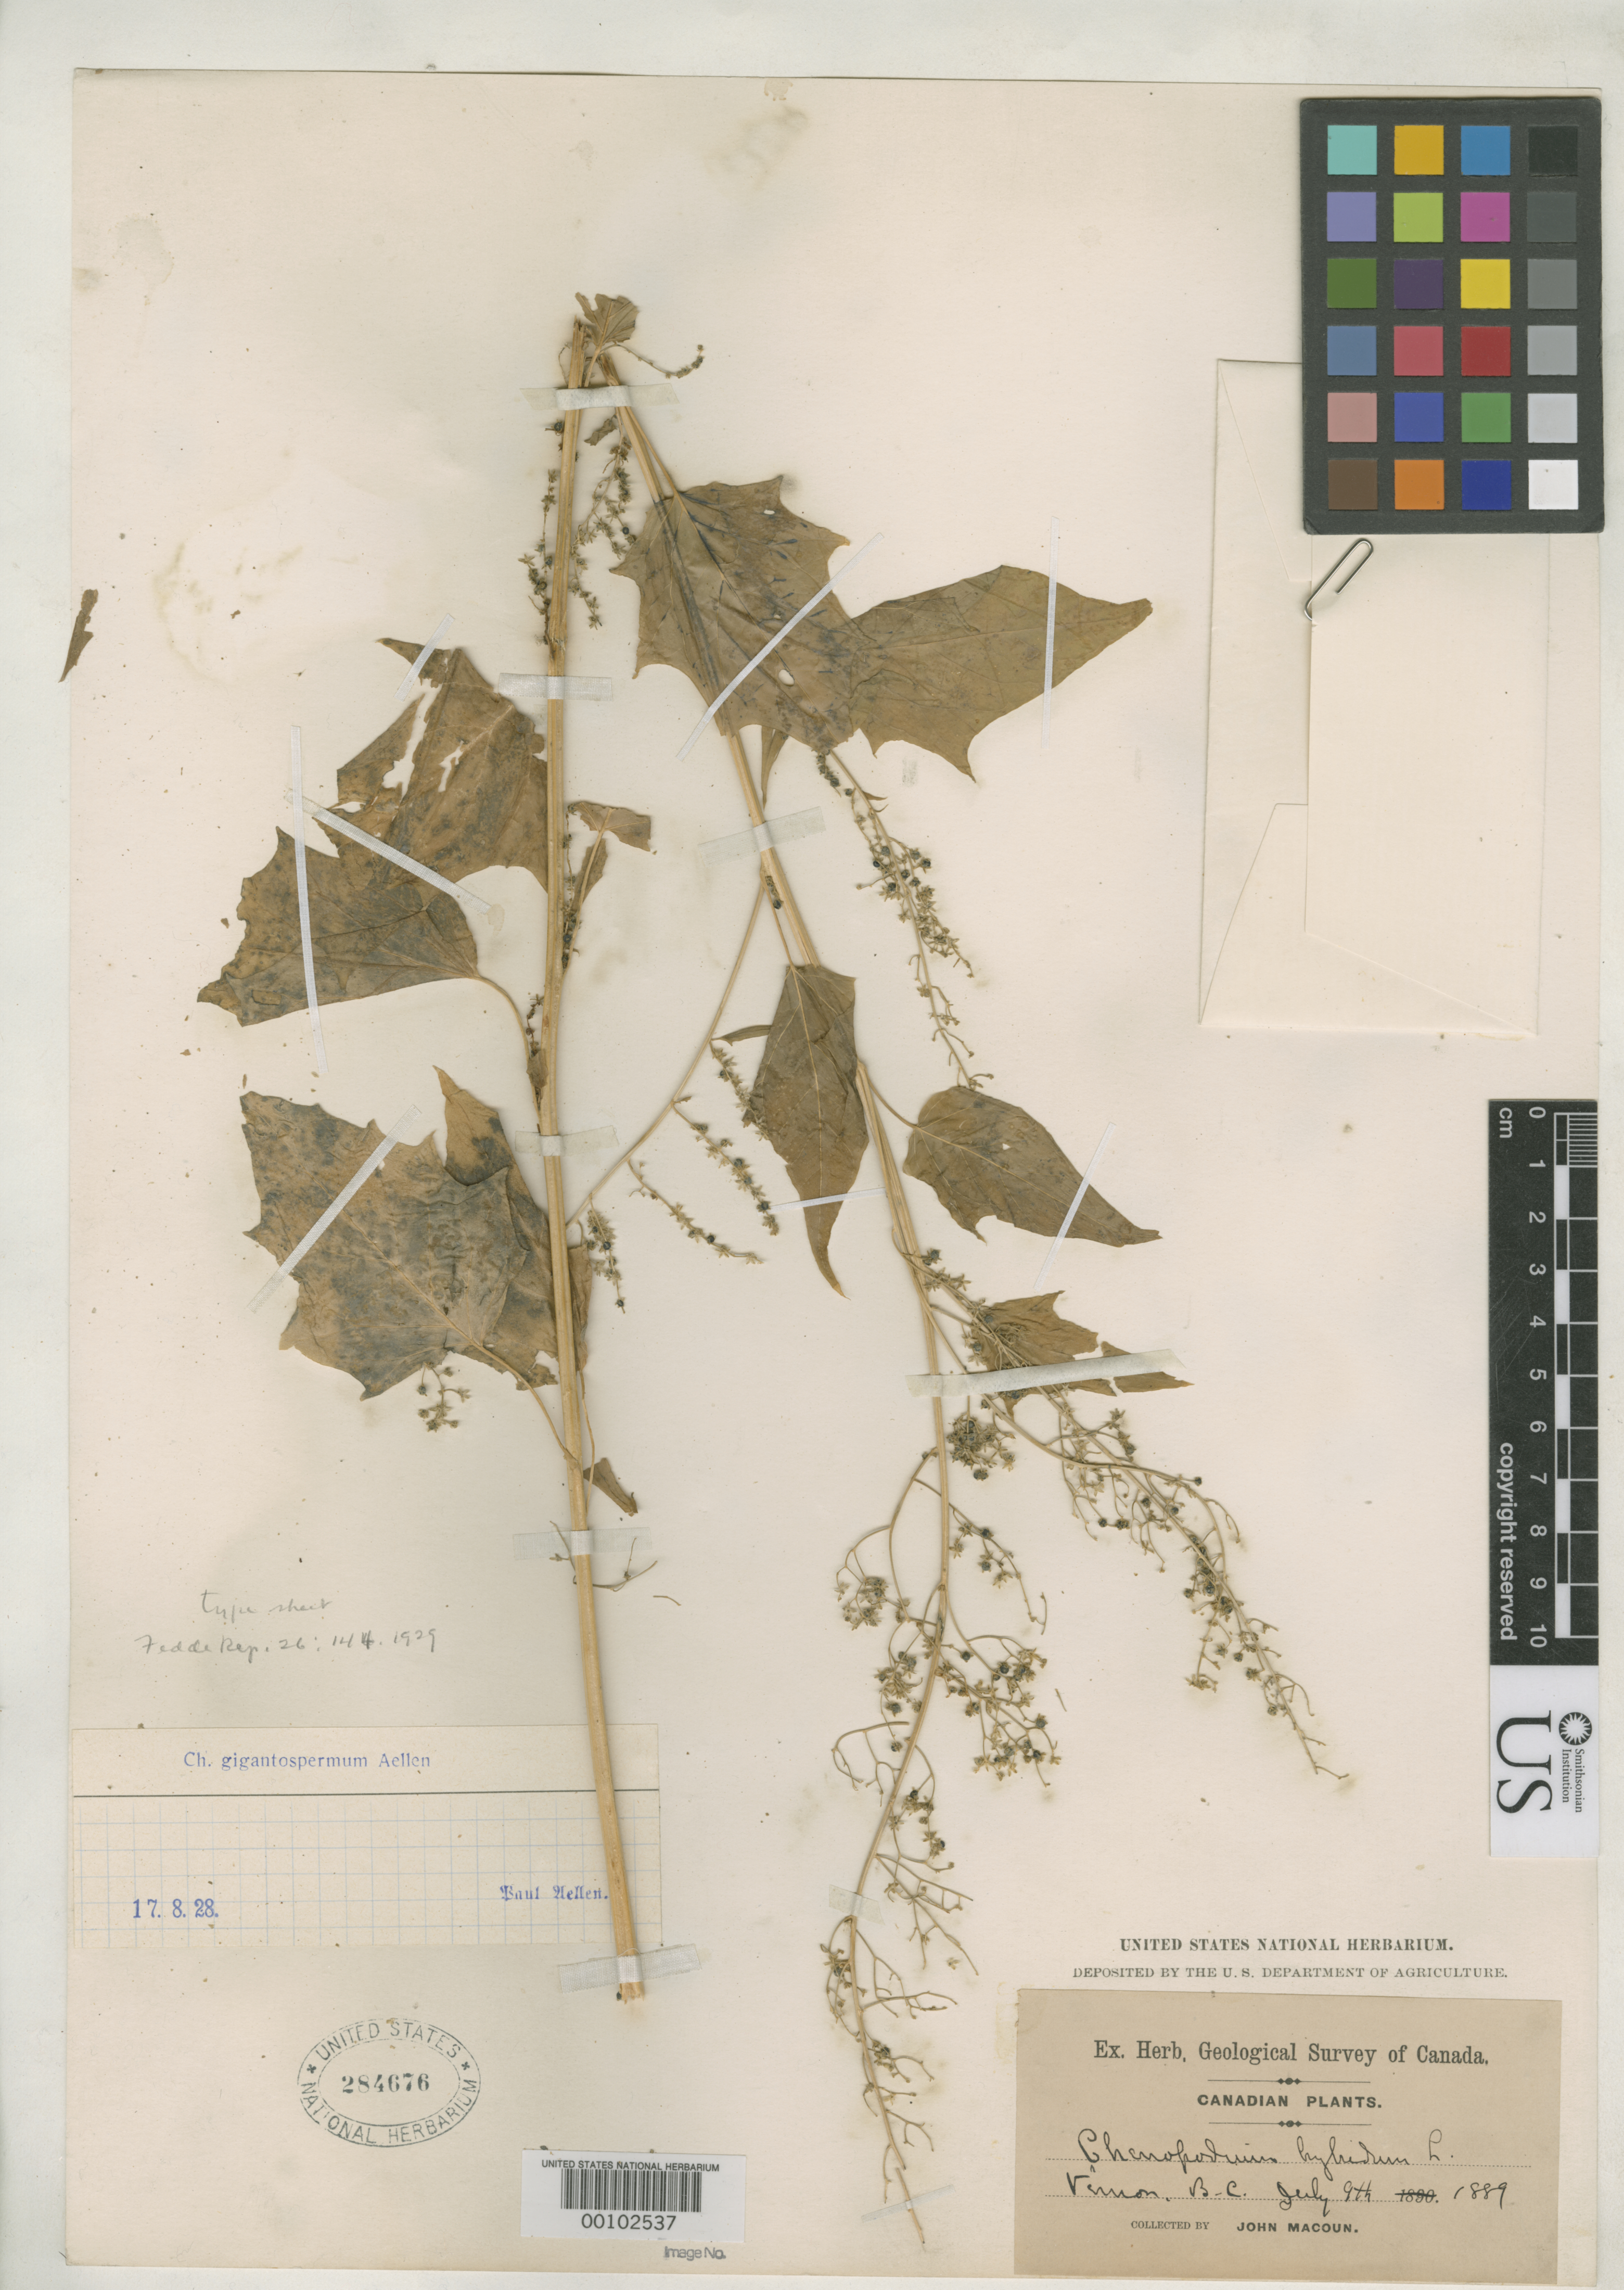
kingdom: Plantae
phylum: Tracheophyta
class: Magnoliopsida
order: Caryophyllales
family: Amaranthaceae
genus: Chenopodium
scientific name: Chenopodium gigantospermum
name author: Aellen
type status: Syntype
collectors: J. Macoun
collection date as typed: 09 Jul 1889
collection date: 1889-07-09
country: Canada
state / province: British Columbia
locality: Vermon.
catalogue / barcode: US 284676